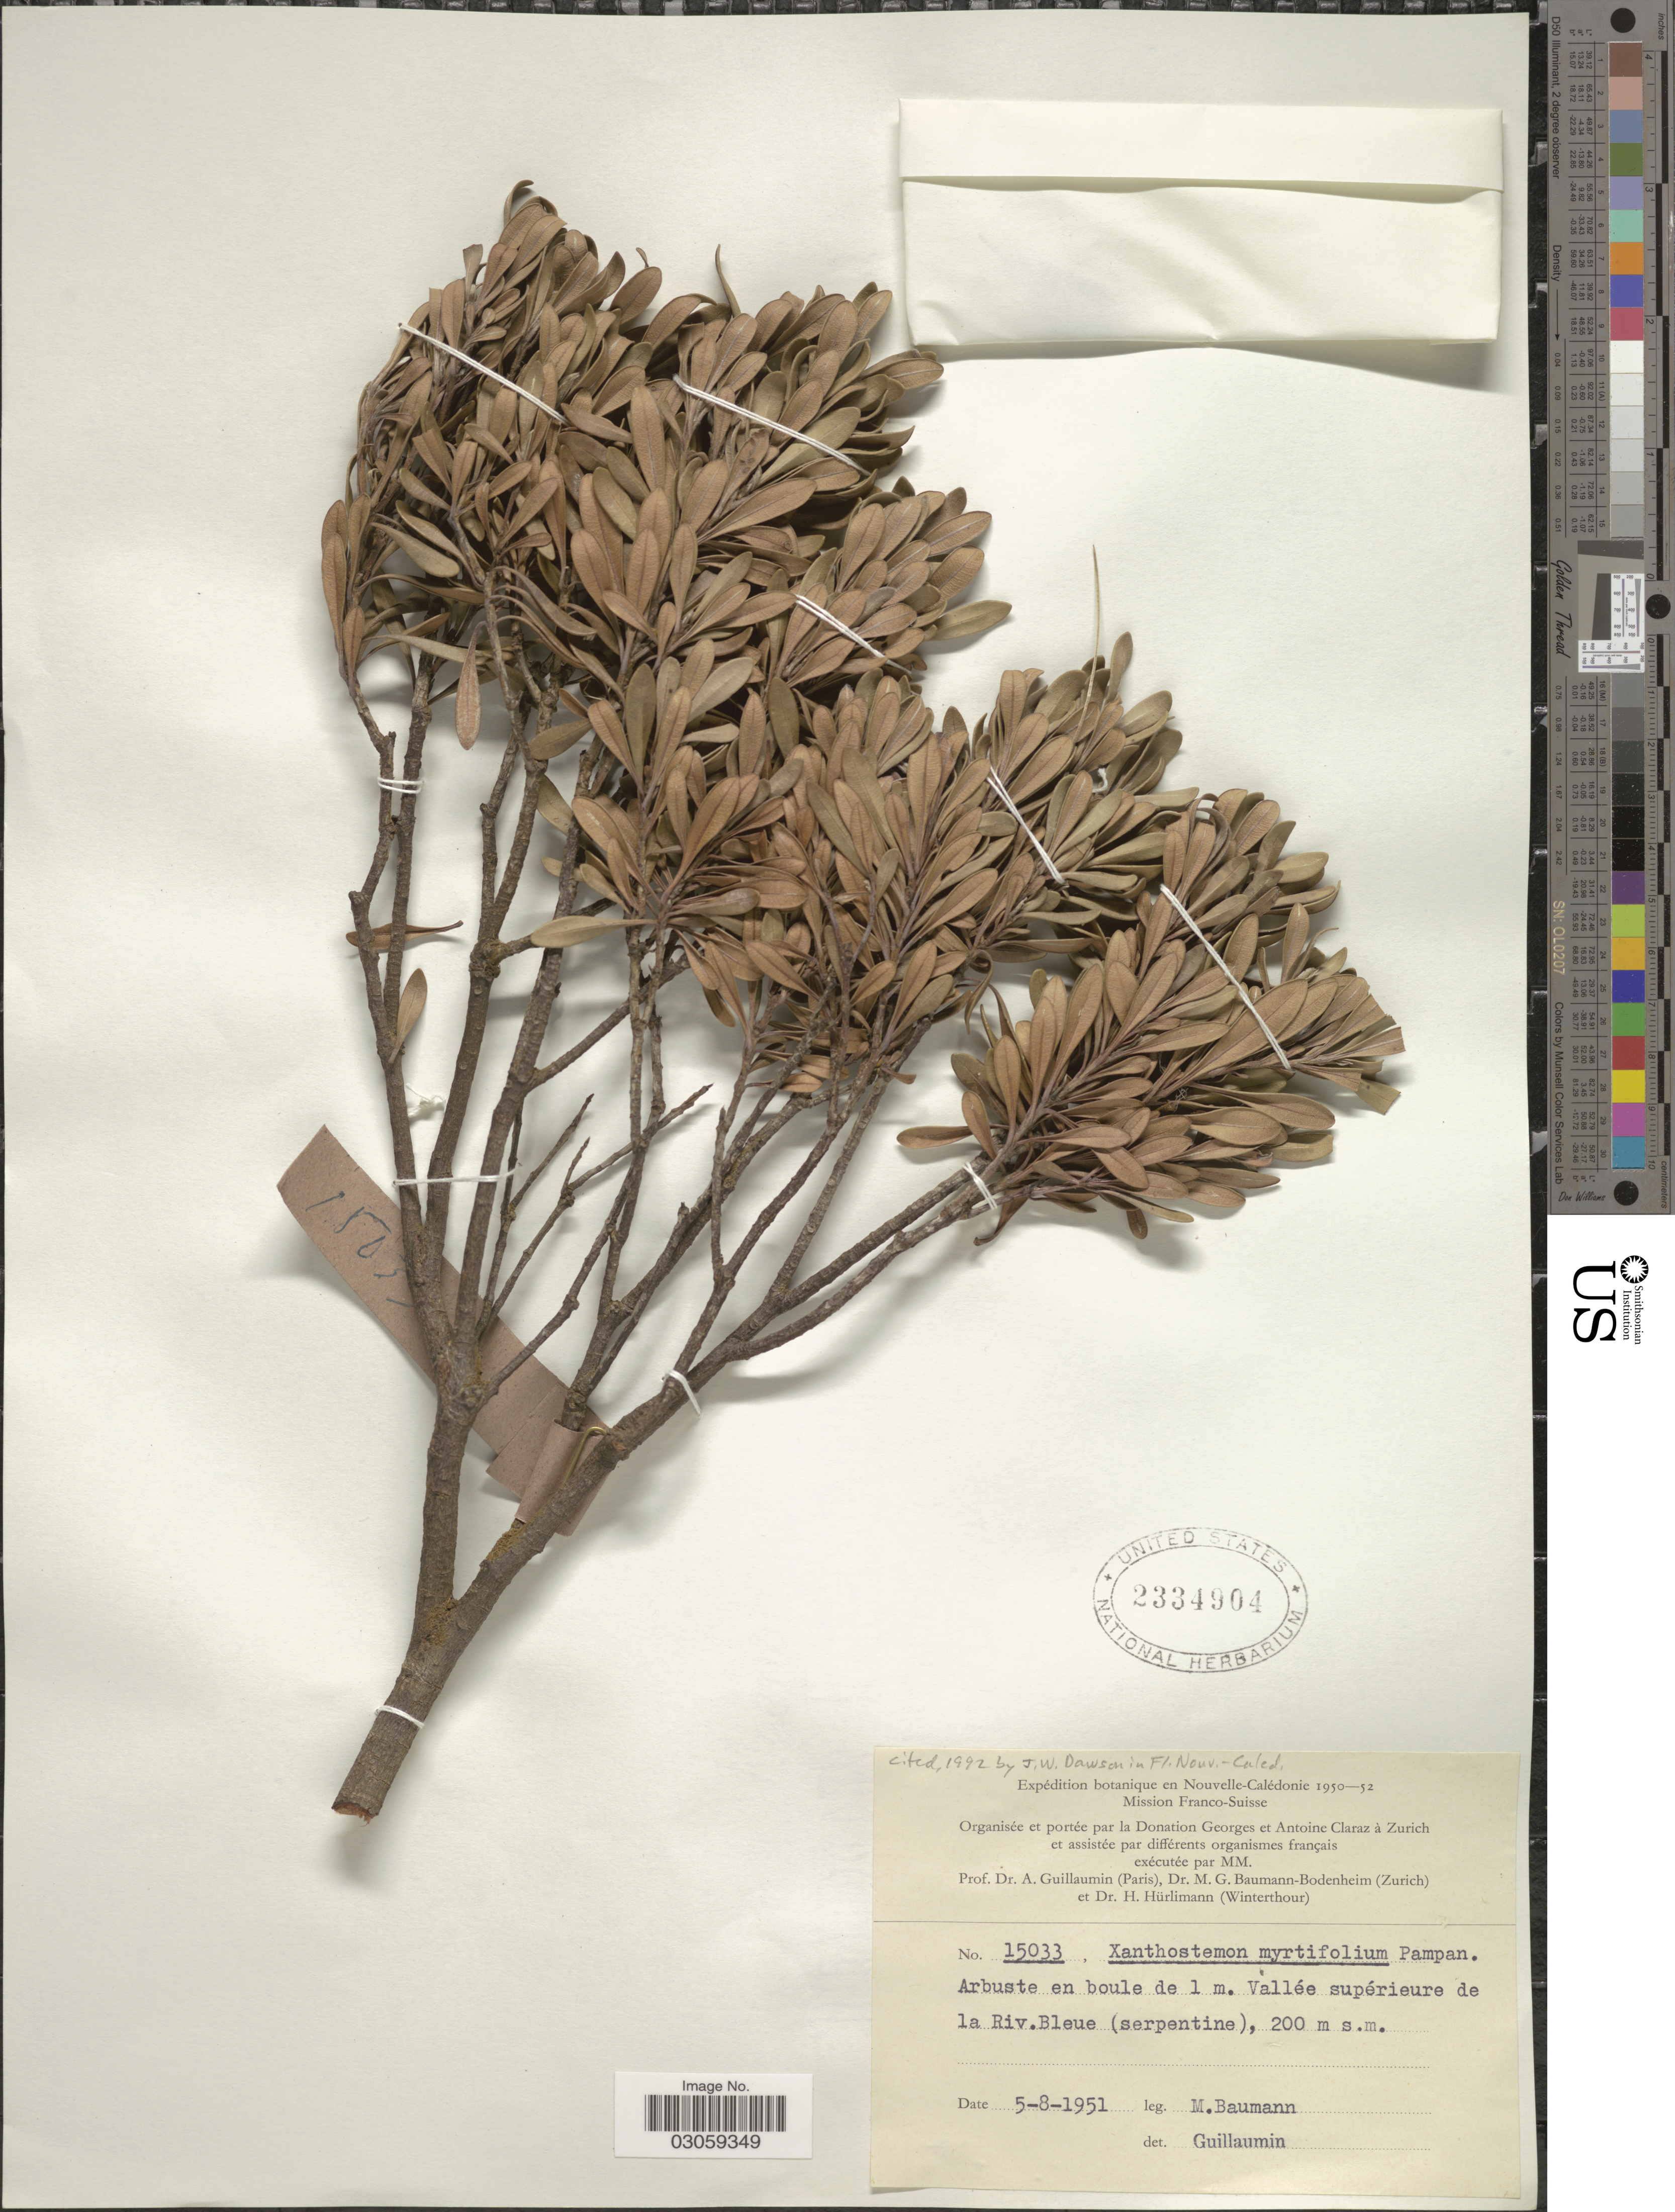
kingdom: Plantae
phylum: Tracheophyta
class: Magnoliopsida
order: Myrtales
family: Myrtaceae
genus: Xanthostemon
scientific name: Xanthostemon myrtifolius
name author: (Brongn. & Gris) Pamp. ex Pampal.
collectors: M. Baumann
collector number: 15033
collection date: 1951-08-05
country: New Caledonia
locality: En Nouvelle-Calédonie. Vallée supérieure de la Riv. Bleue (serpentine).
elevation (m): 200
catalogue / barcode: US 2334904